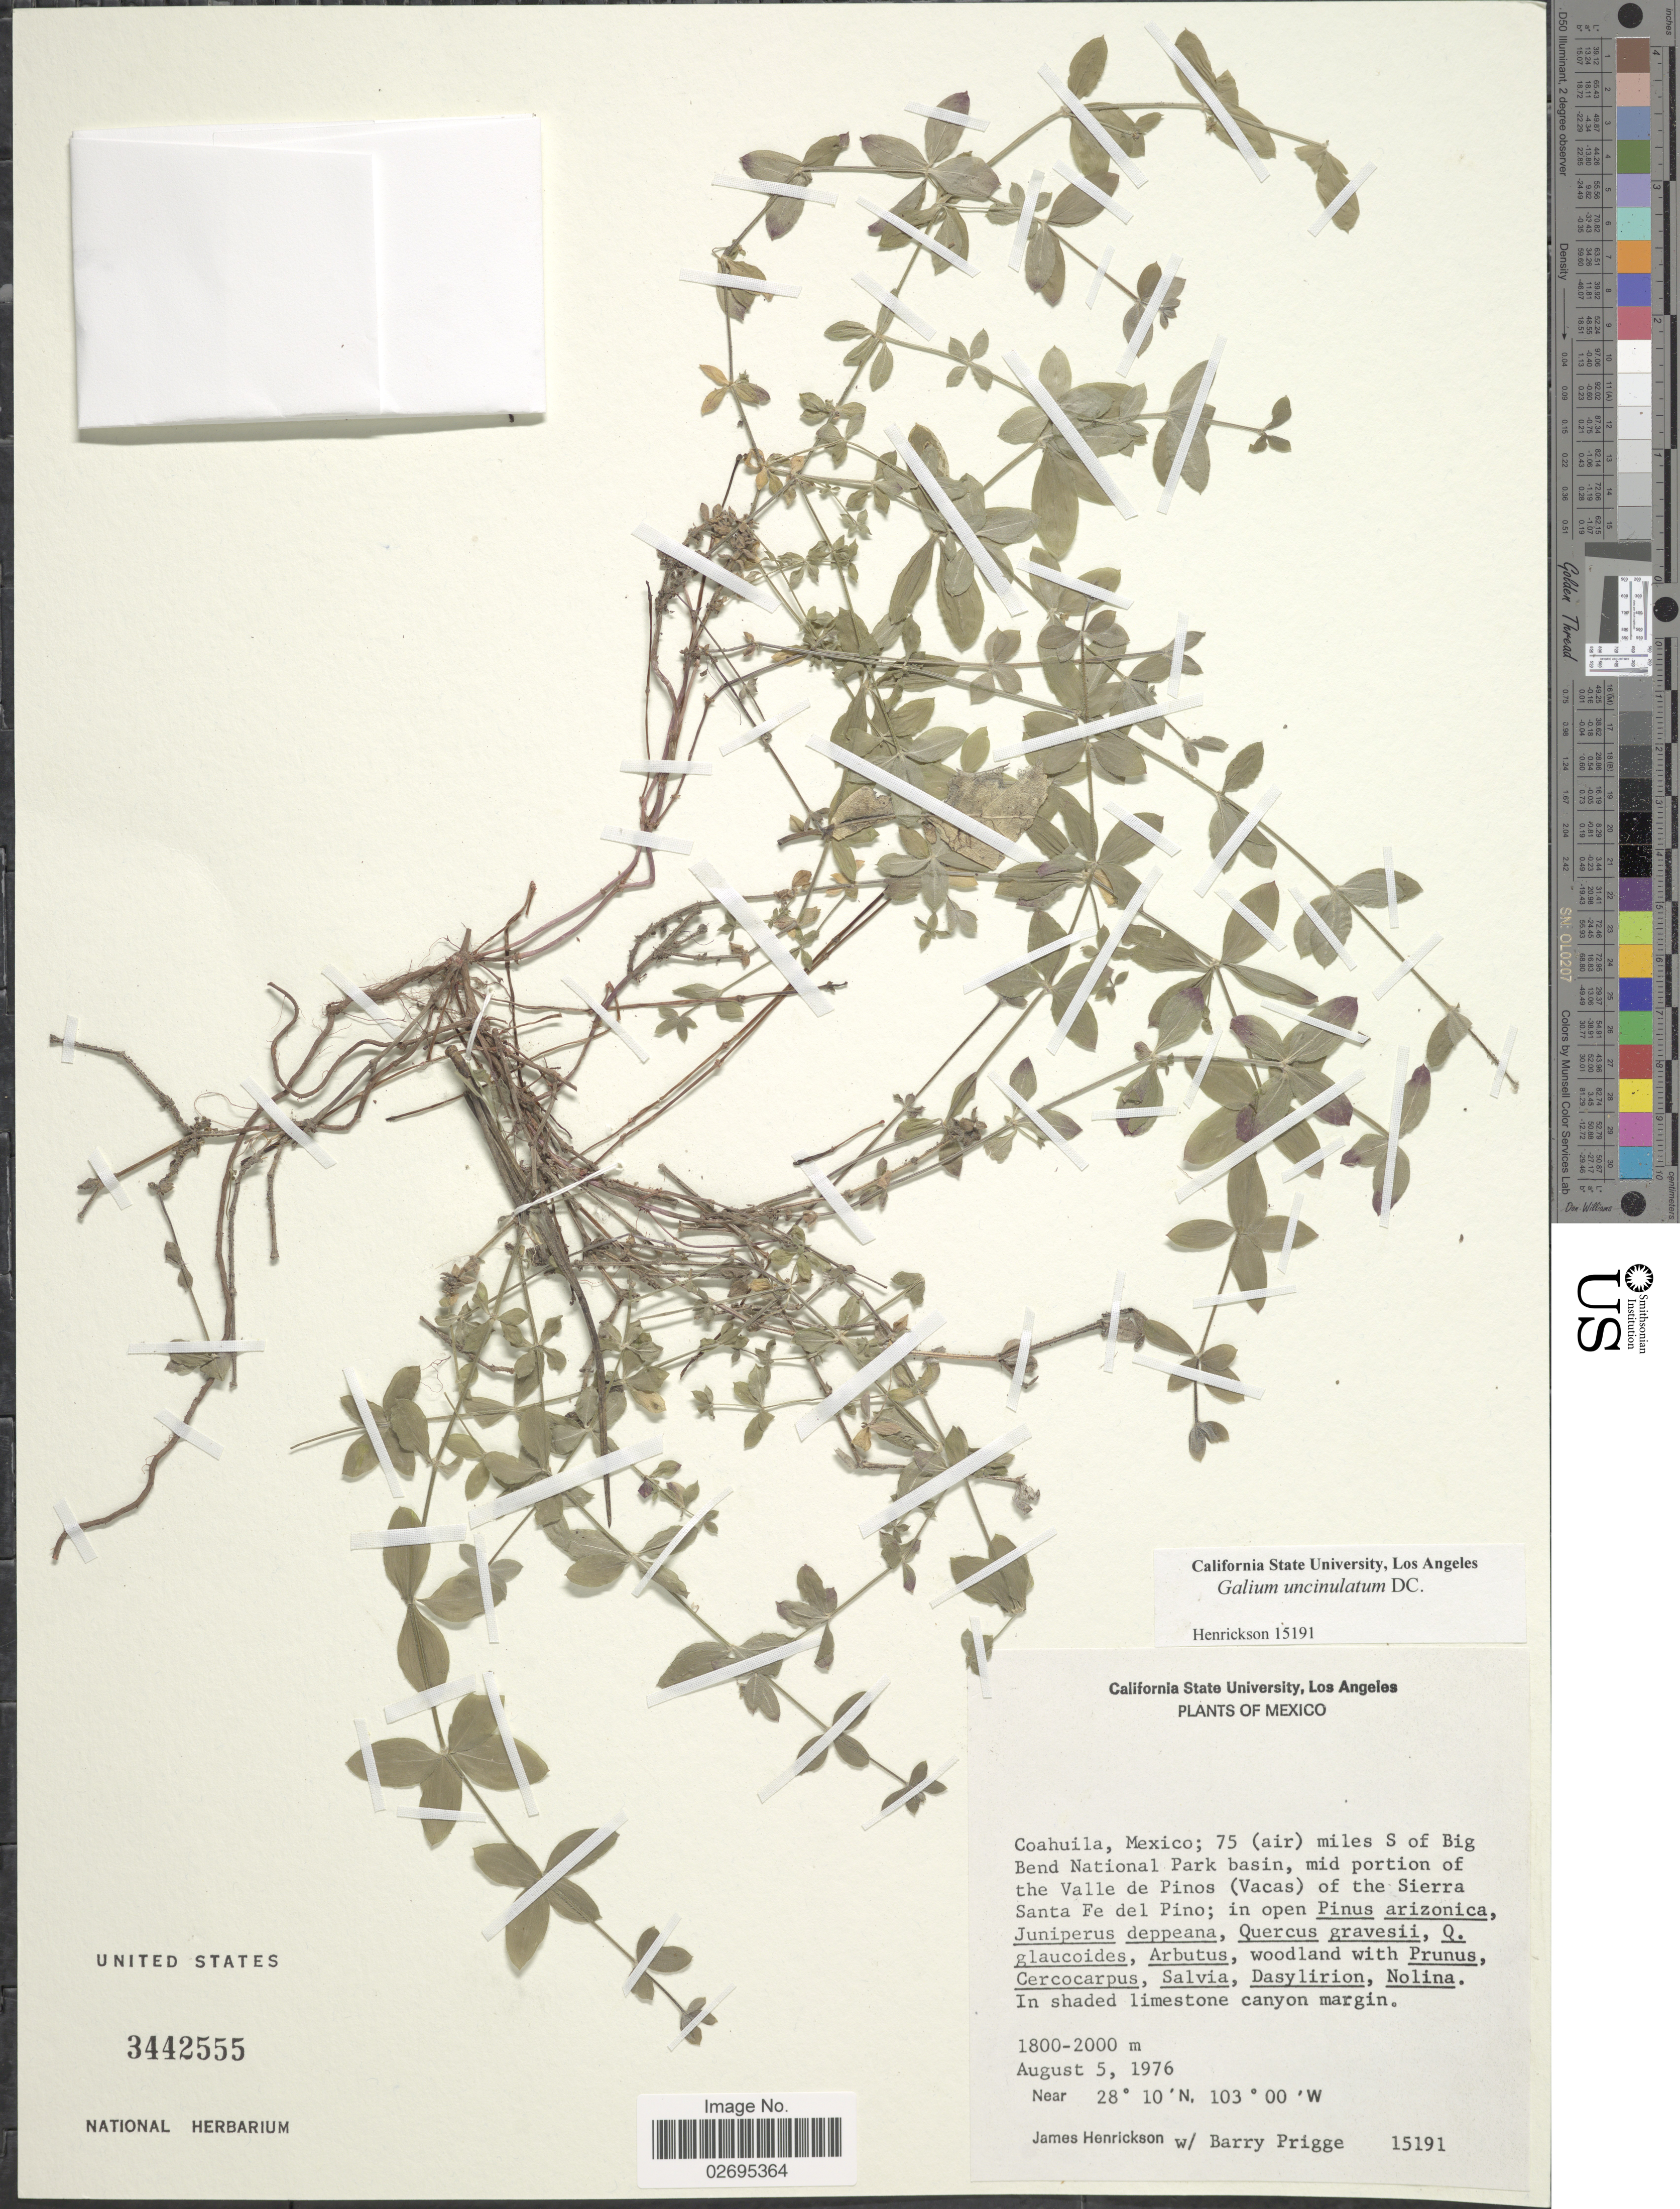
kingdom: Plantae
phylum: Tracheophyta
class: Magnoliopsida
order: Gentianales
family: Rubiaceae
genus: Galium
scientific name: Galium uncinulatum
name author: DC.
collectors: J. S. Henrickson & B. Prigge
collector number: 15191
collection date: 1976-08-05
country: Mexico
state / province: Coahuila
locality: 75 (air) miles S of Big Bend National Park basin, mid portion of the Valle de Pinos (Vacas) of the Sierra Santa Fe del Pino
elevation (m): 1800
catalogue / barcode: US 3442555